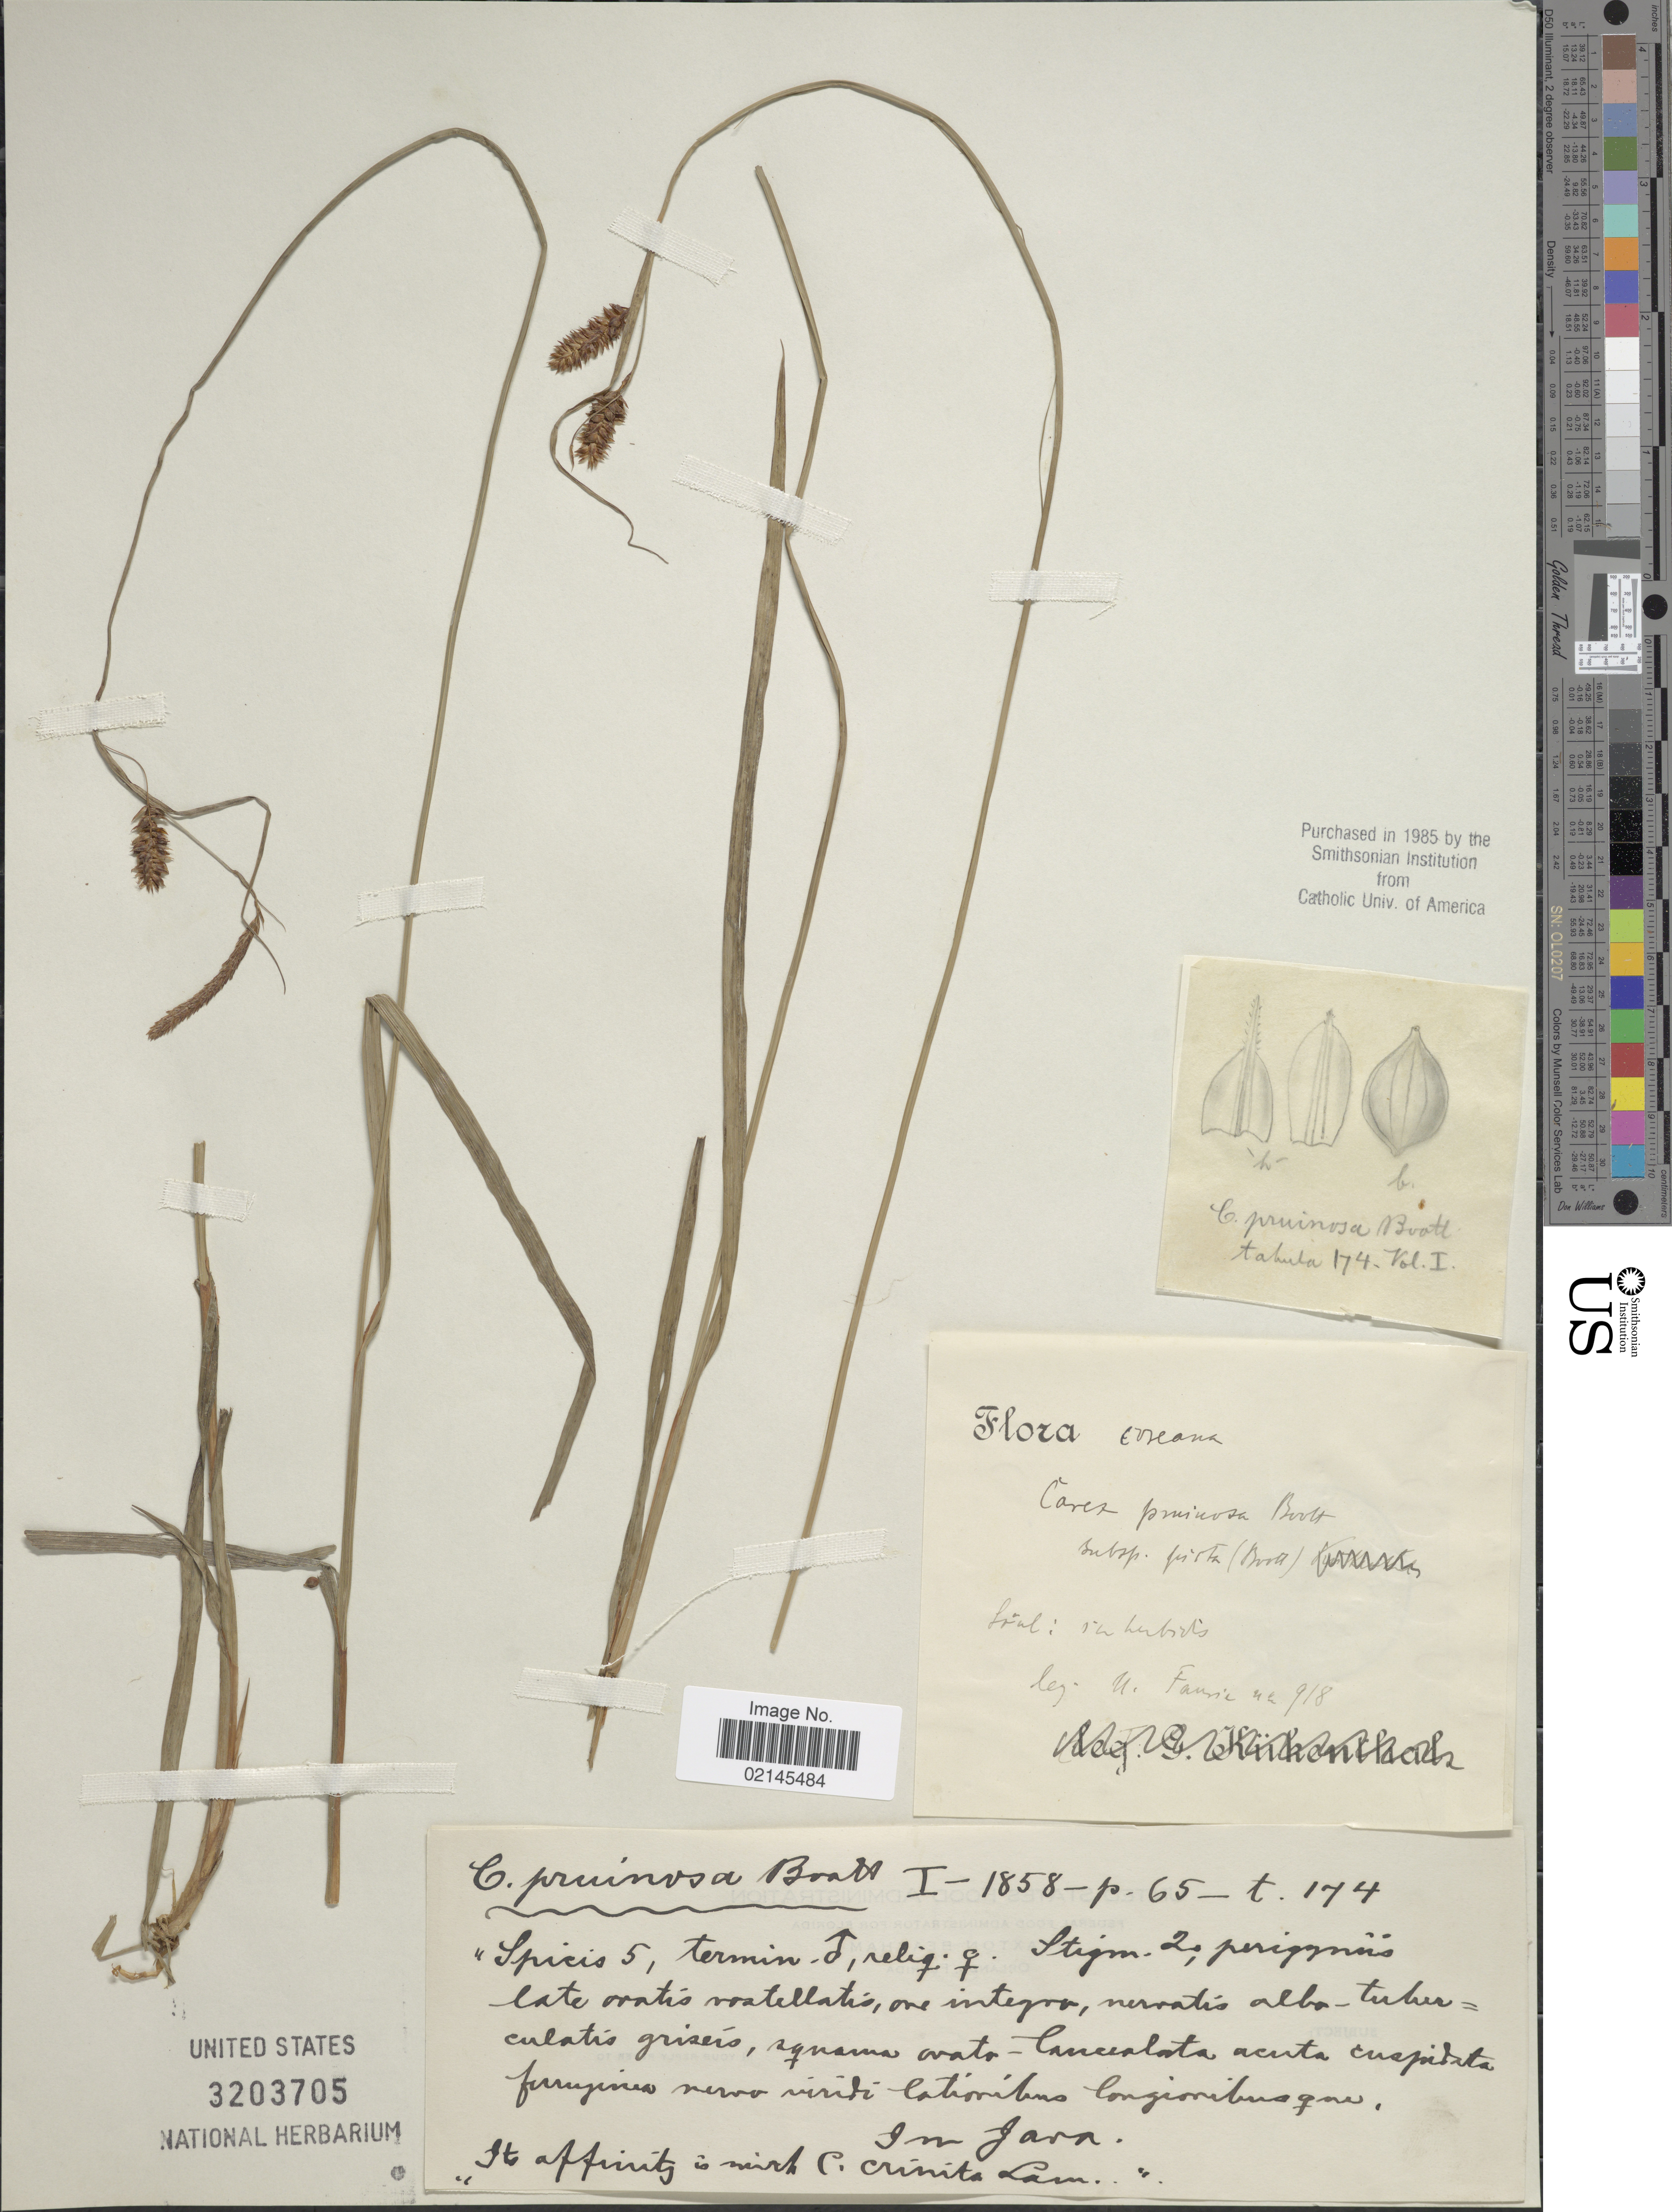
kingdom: Plantae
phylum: Tracheophyta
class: Liliopsida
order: Poales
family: Cyperaceae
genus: Carex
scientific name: Carex pruinosa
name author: Boott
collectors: U. Faurie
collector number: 918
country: South Korea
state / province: Seoul Special City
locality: Coreana, Soul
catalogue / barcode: US 3203705